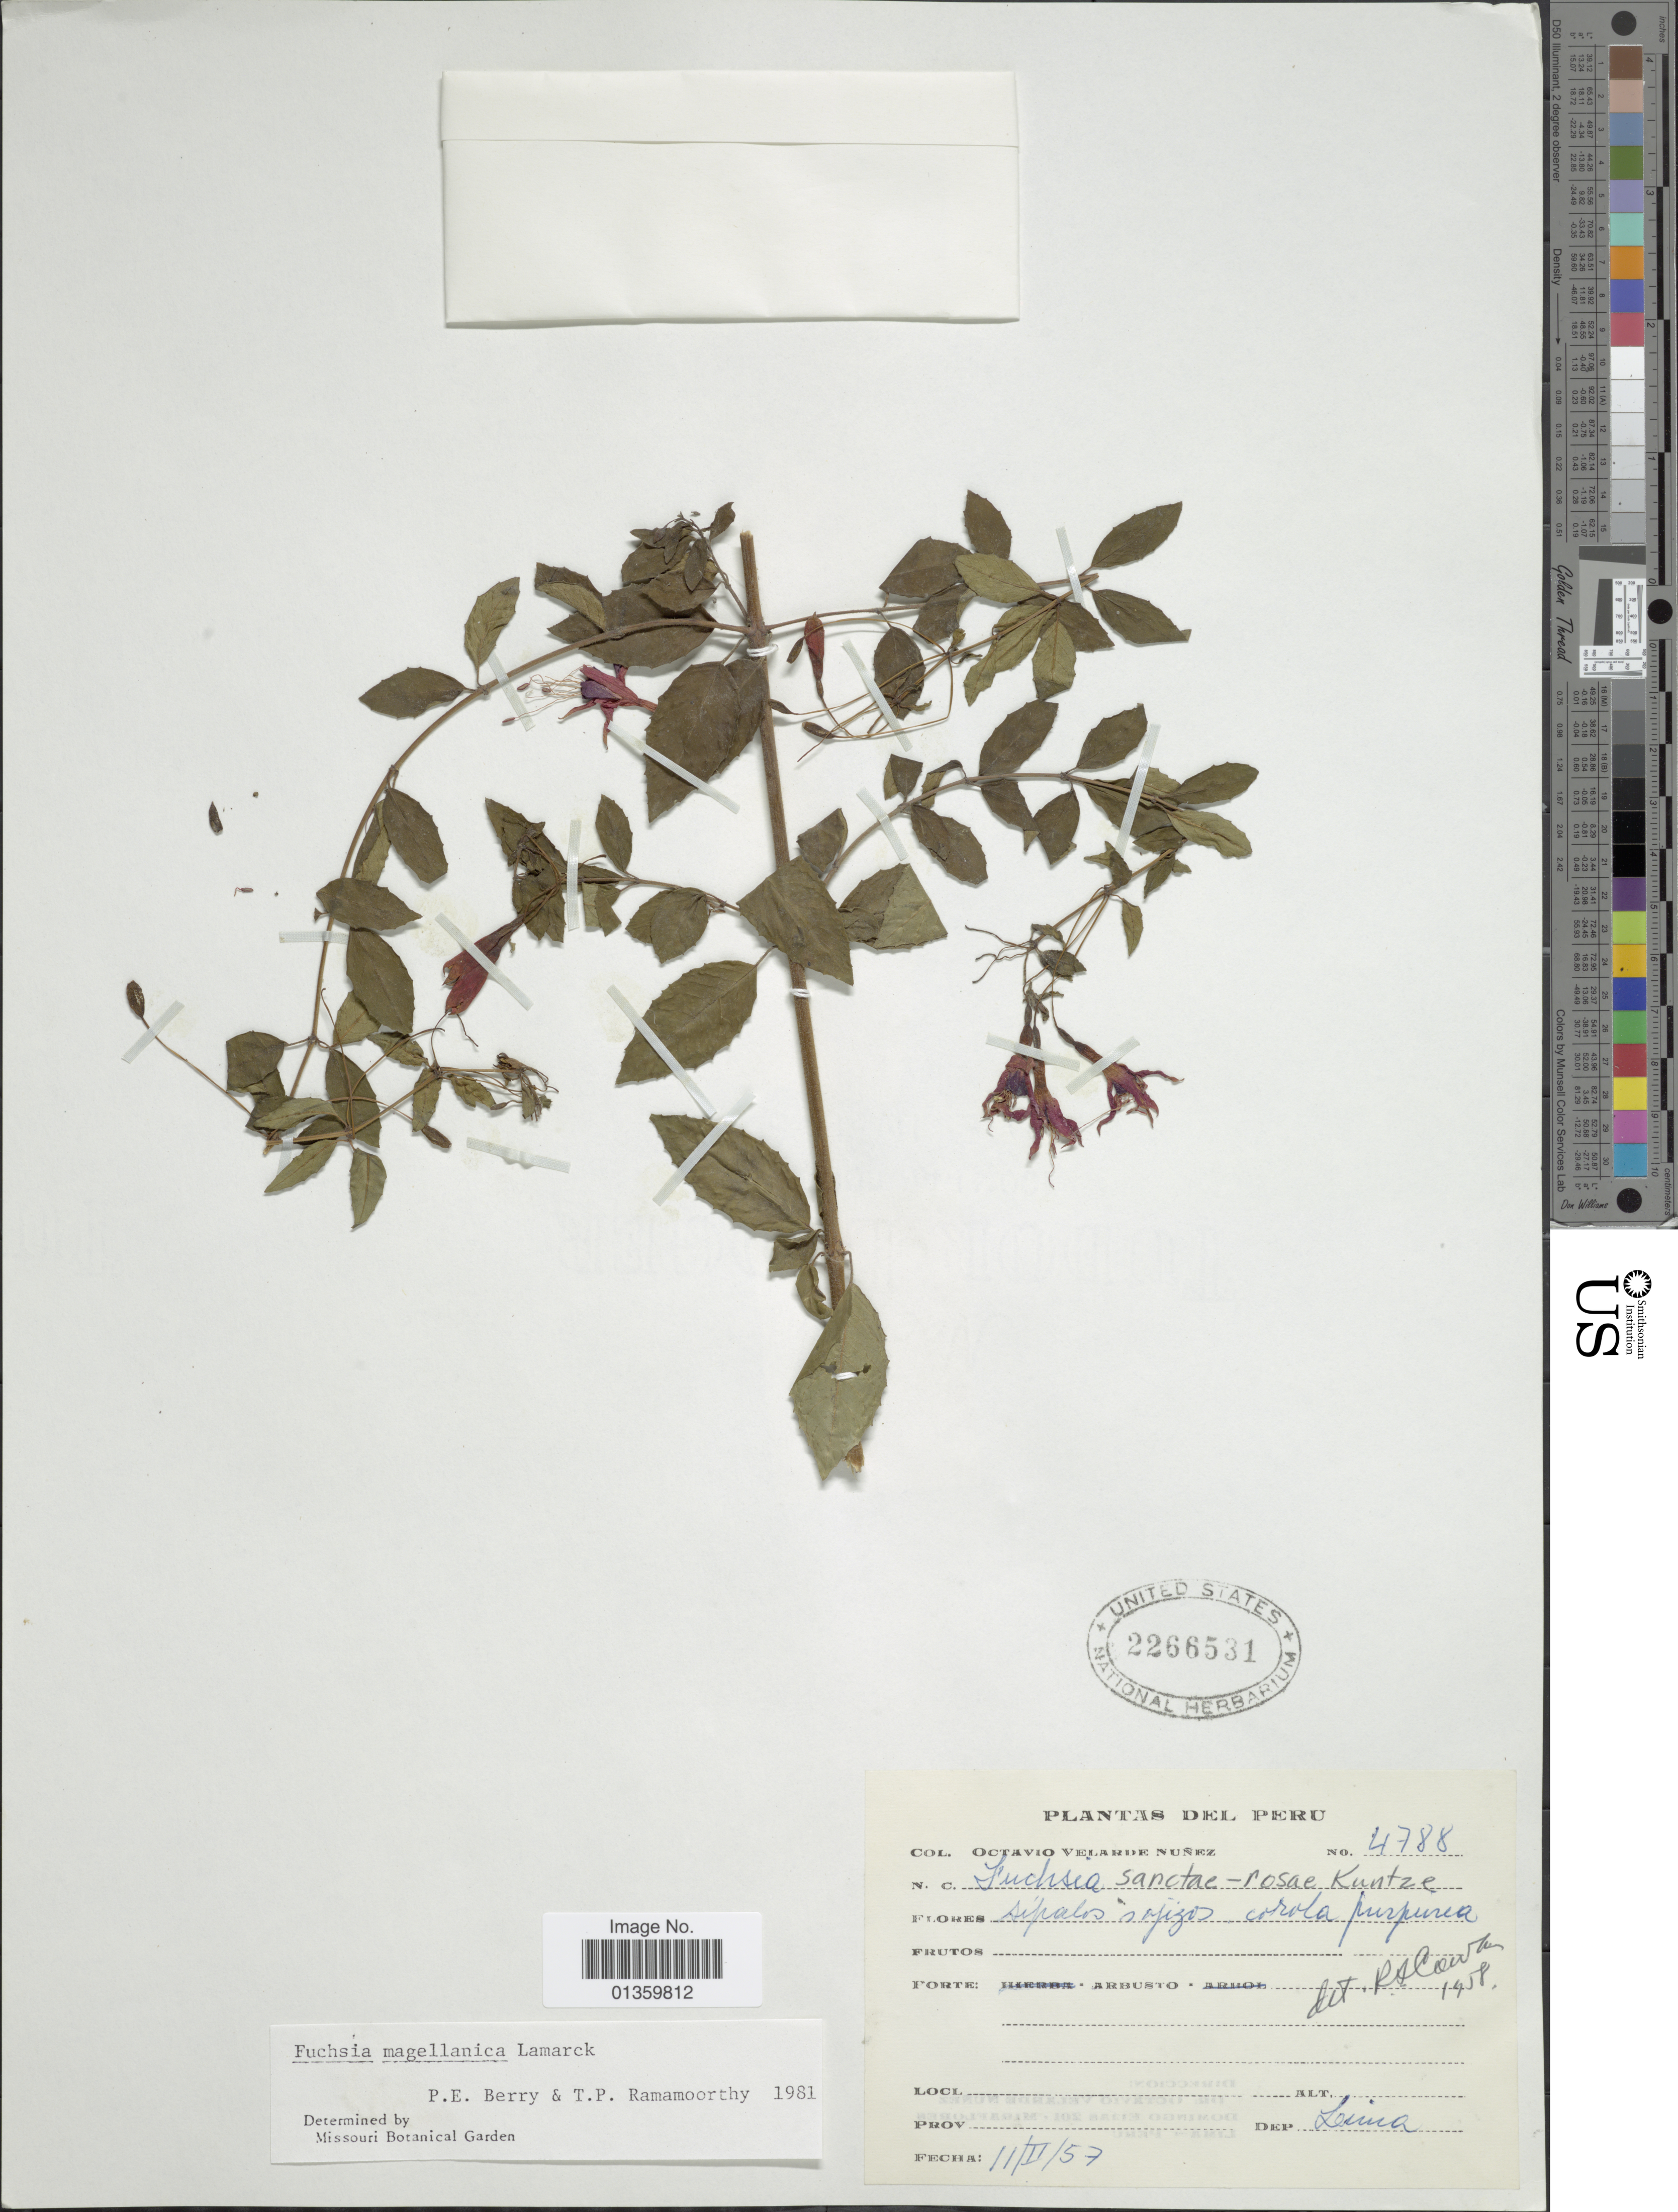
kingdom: Plantae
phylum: Tracheophyta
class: Magnoliopsida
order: Myrtales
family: Onagraceae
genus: Fuchsia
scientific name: Fuchsia magellanica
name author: Lam.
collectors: O. Velarde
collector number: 4788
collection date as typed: Transcribed d/m/y: 11/2/57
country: Peru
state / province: Lima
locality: Dep. Lima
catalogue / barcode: US 2266531